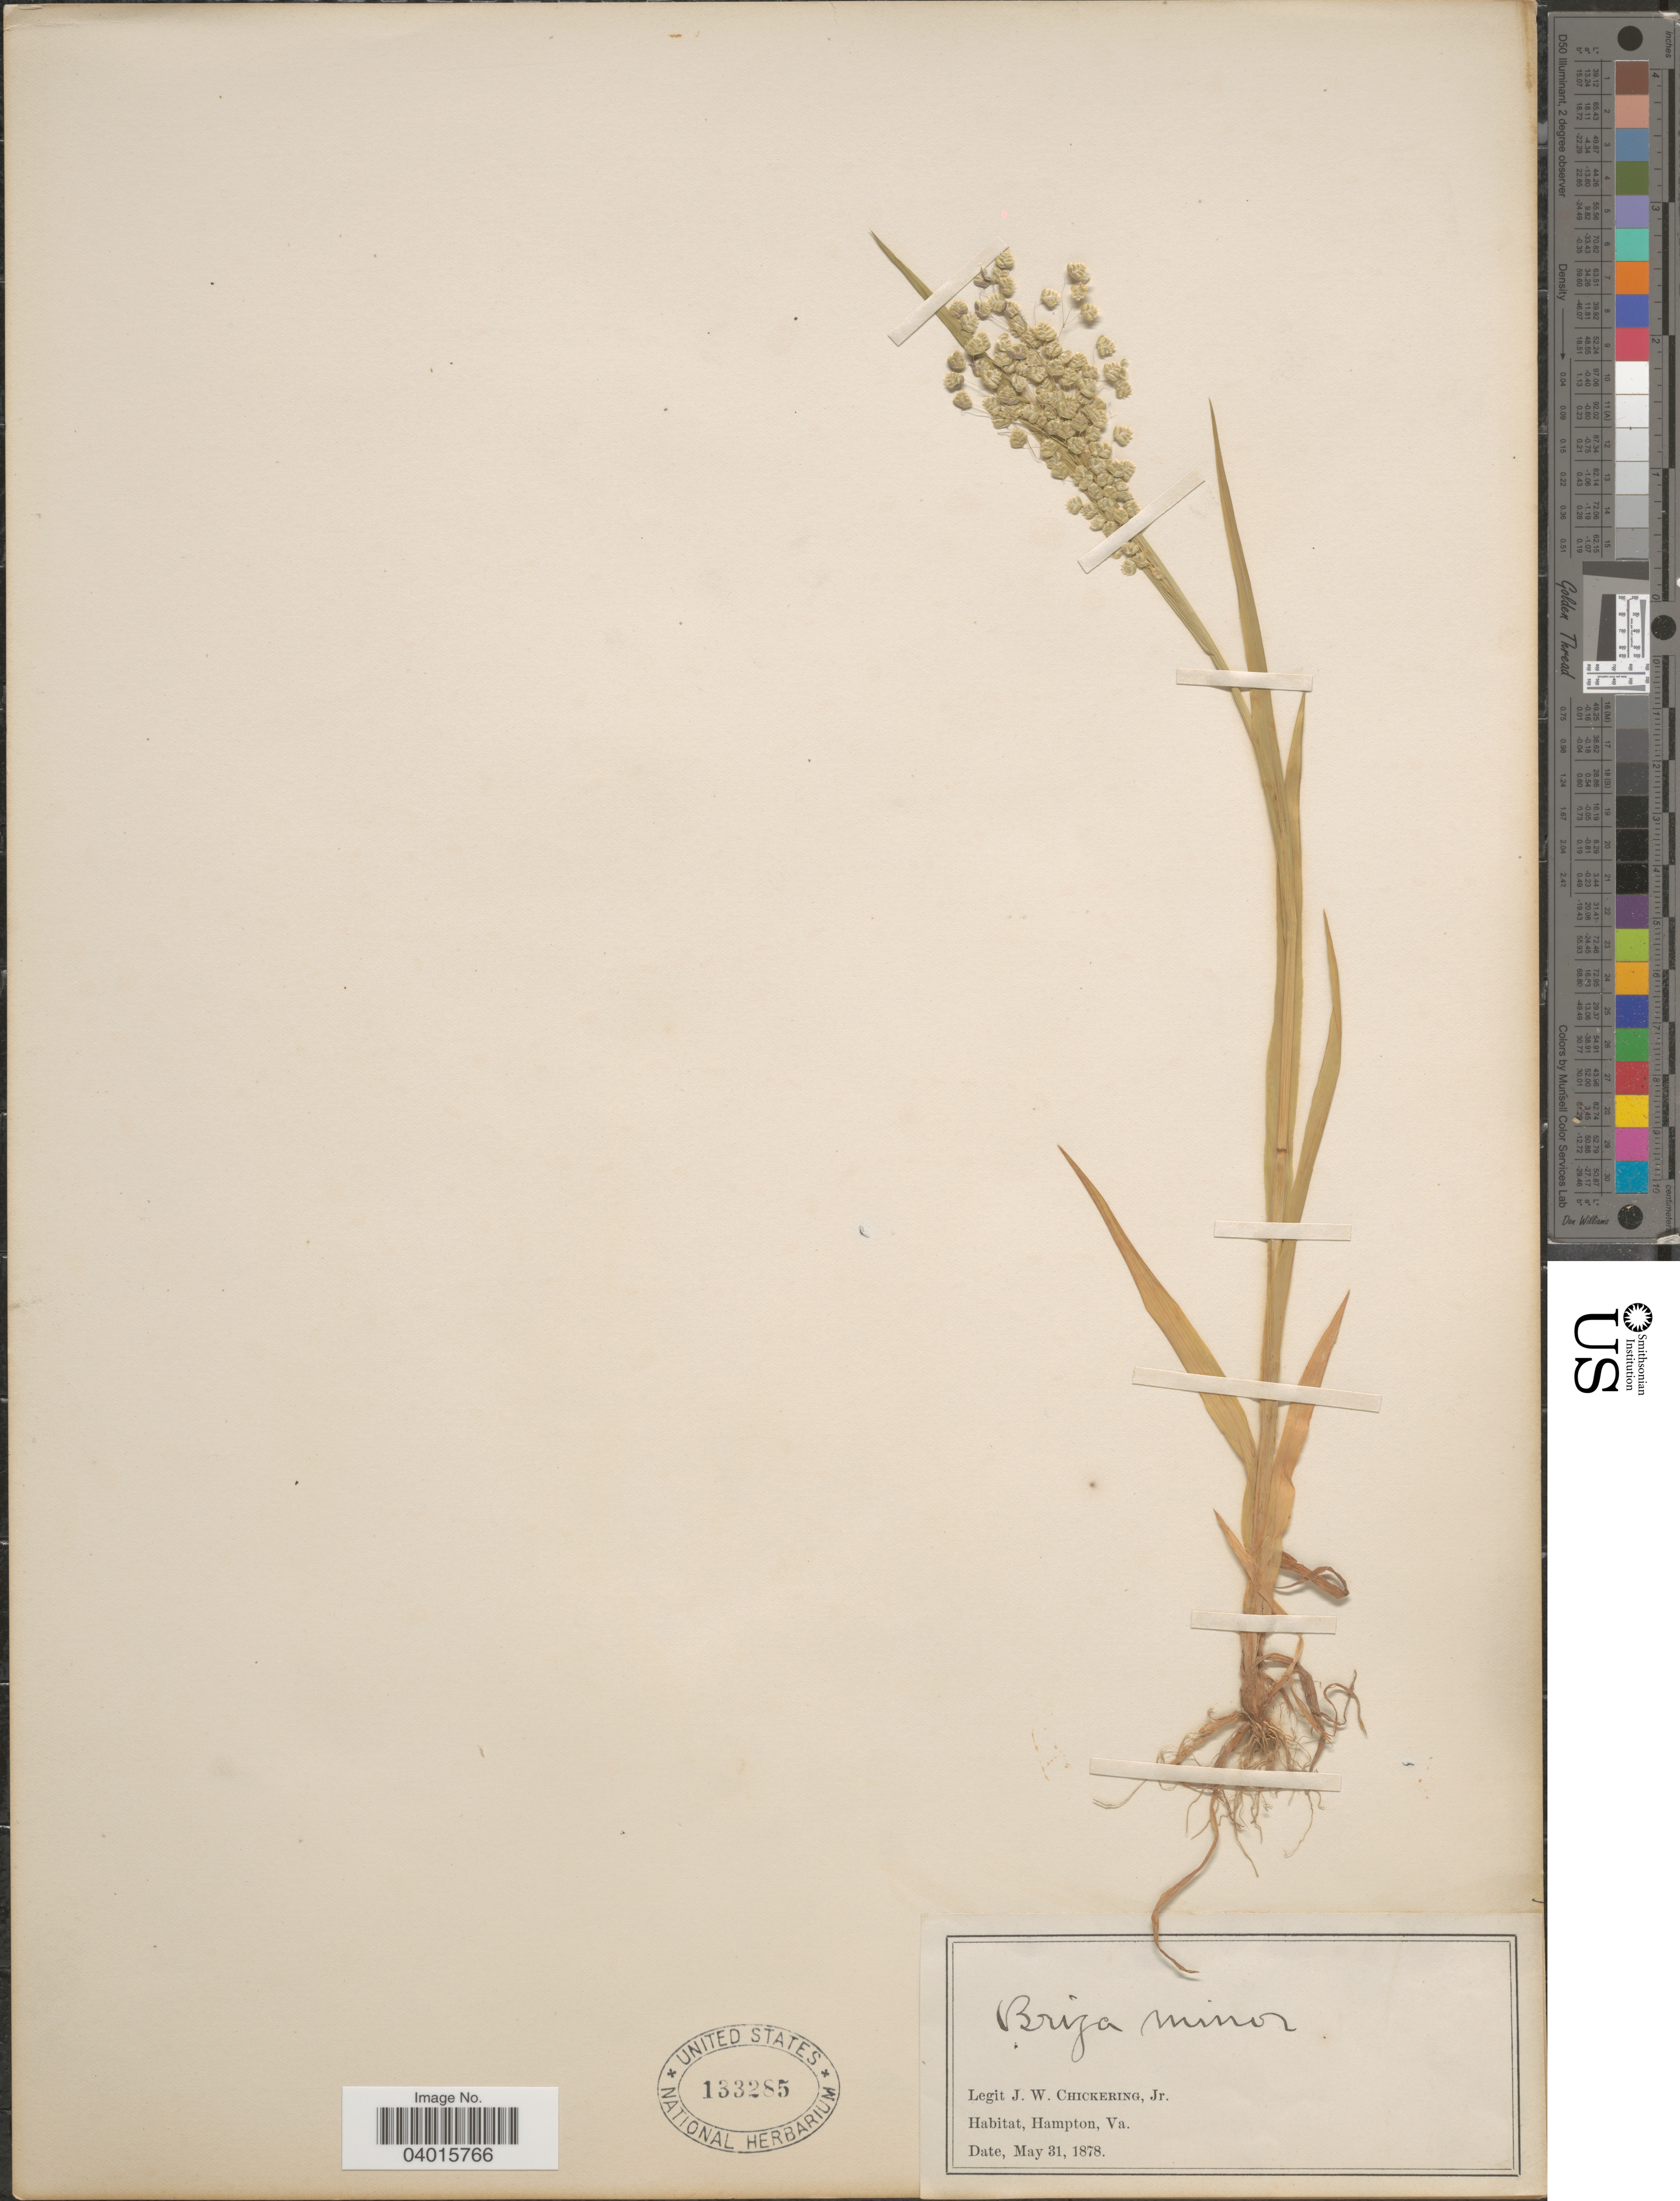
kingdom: Plantae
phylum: Tracheophyta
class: Liliopsida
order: Poales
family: Poaceae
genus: Briza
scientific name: Briza minor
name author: L.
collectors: J. W. Chickering Jr.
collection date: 1878-05-31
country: United States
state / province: Virginia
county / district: City of Hampton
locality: Hampton.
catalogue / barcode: US 133285